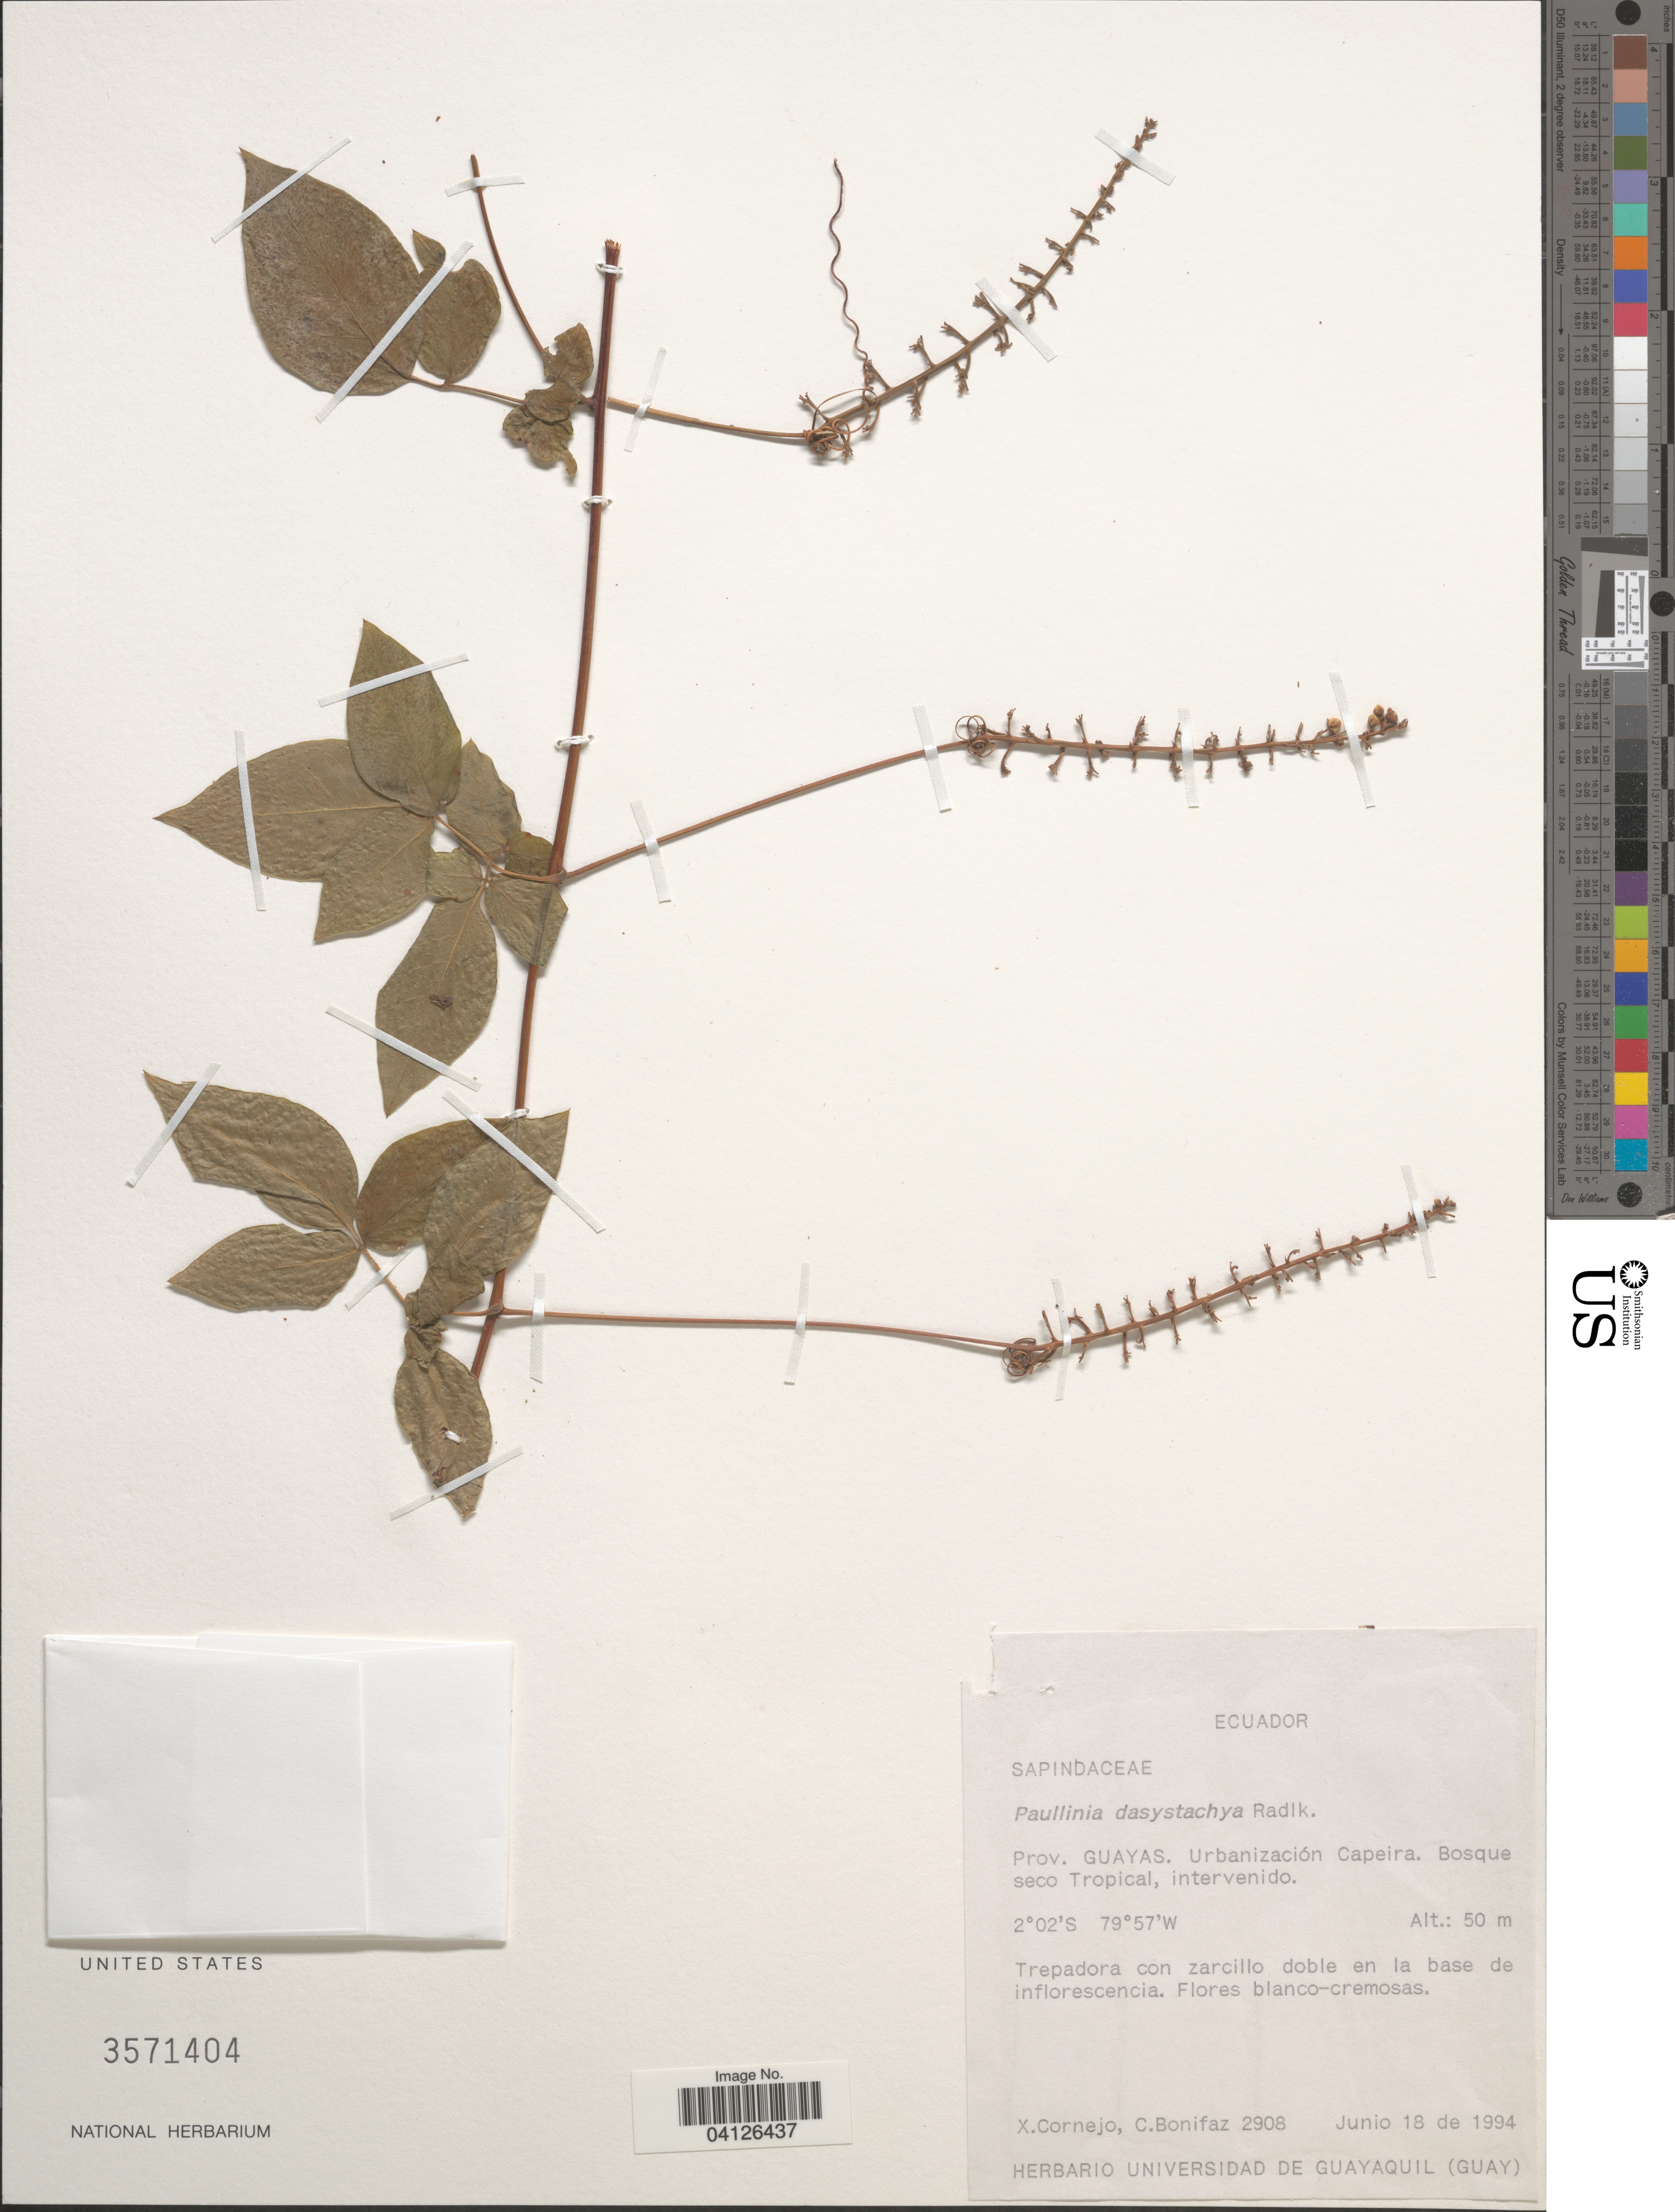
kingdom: Plantae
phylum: Tracheophyta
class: Magnoliopsida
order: Sapindales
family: Sapindaceae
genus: Paullinia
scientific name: Paullinia dasystachya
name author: Radlk.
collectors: X. F. Cornejo & C. Bonifaz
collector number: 2908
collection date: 1994-06-18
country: Ecuador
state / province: Guayas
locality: Urbanización Capeira. Bosque seco Tropical, intervenido.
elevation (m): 50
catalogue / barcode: US 3571404